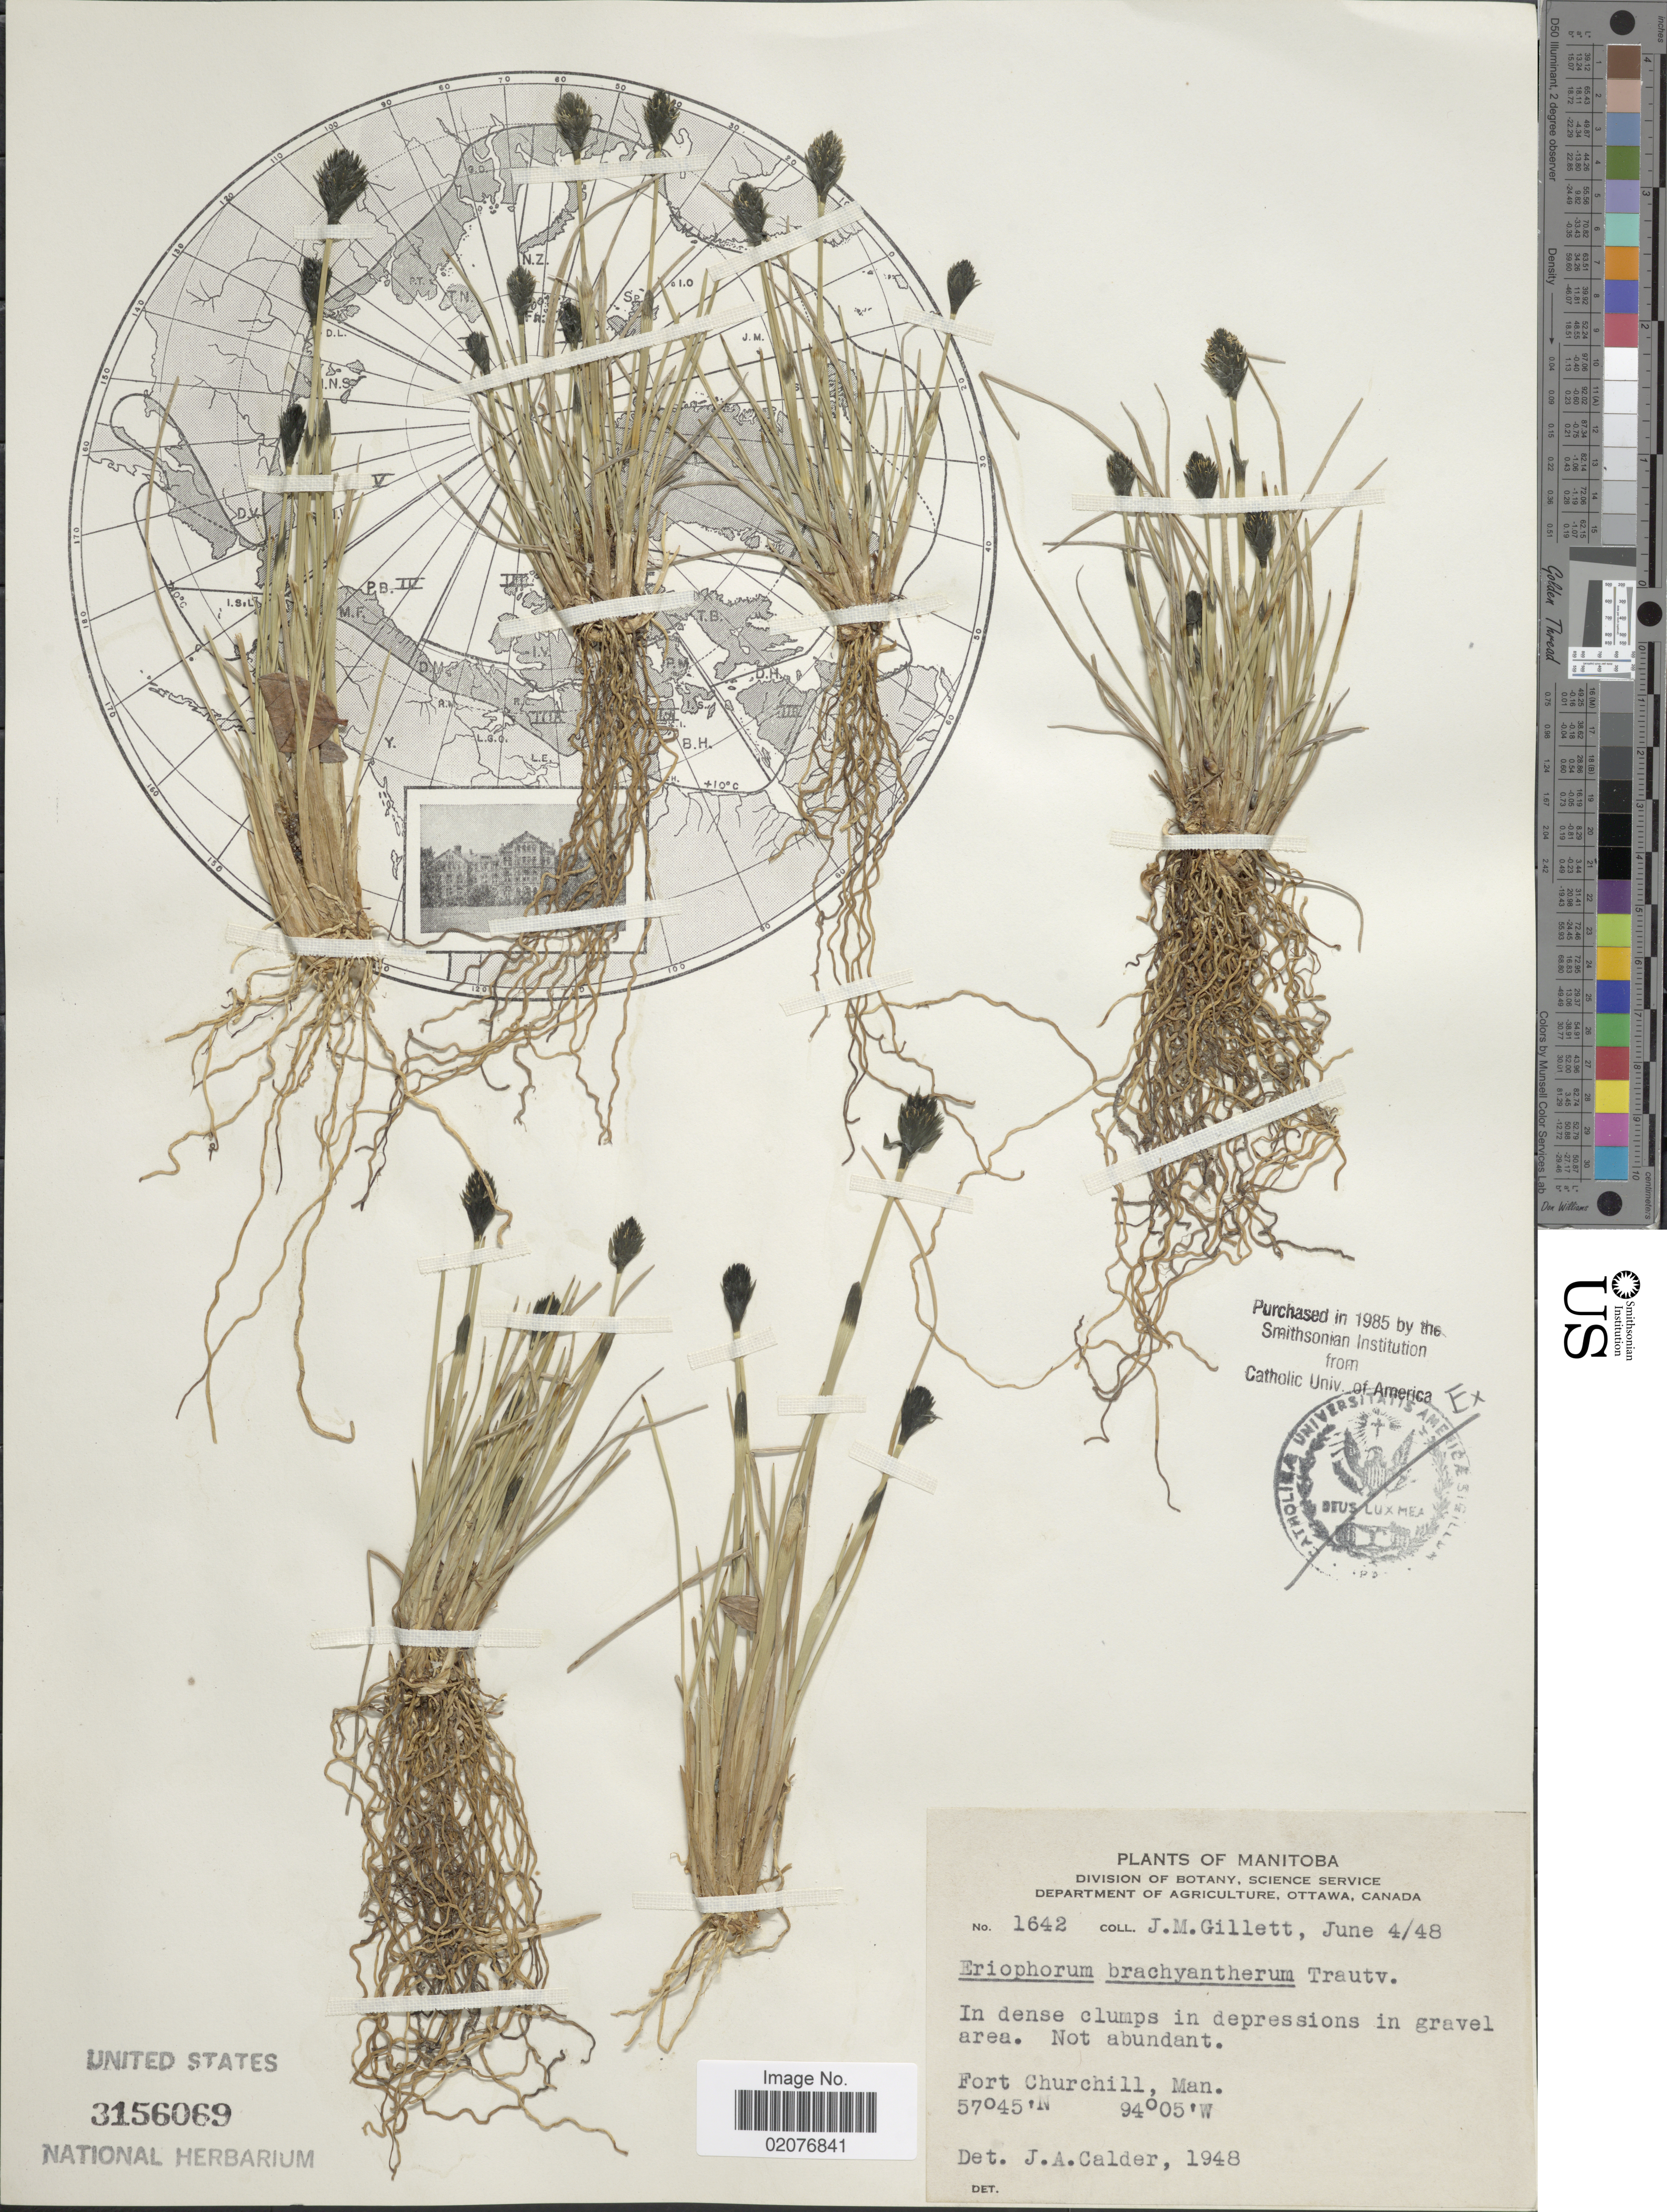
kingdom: Plantae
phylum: Tracheophyta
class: Liliopsida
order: Poales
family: Cyperaceae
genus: Eriophorum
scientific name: Eriophorum brachyantherum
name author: Trautv. & C.A. Mey.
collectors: J. M. Gillett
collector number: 1642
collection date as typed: Transcribed d/m/y: 4/6/48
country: Canada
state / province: Manitoba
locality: In dense clumps in depressions in gravel area. Fort Churchill, Man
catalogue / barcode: US 3156069